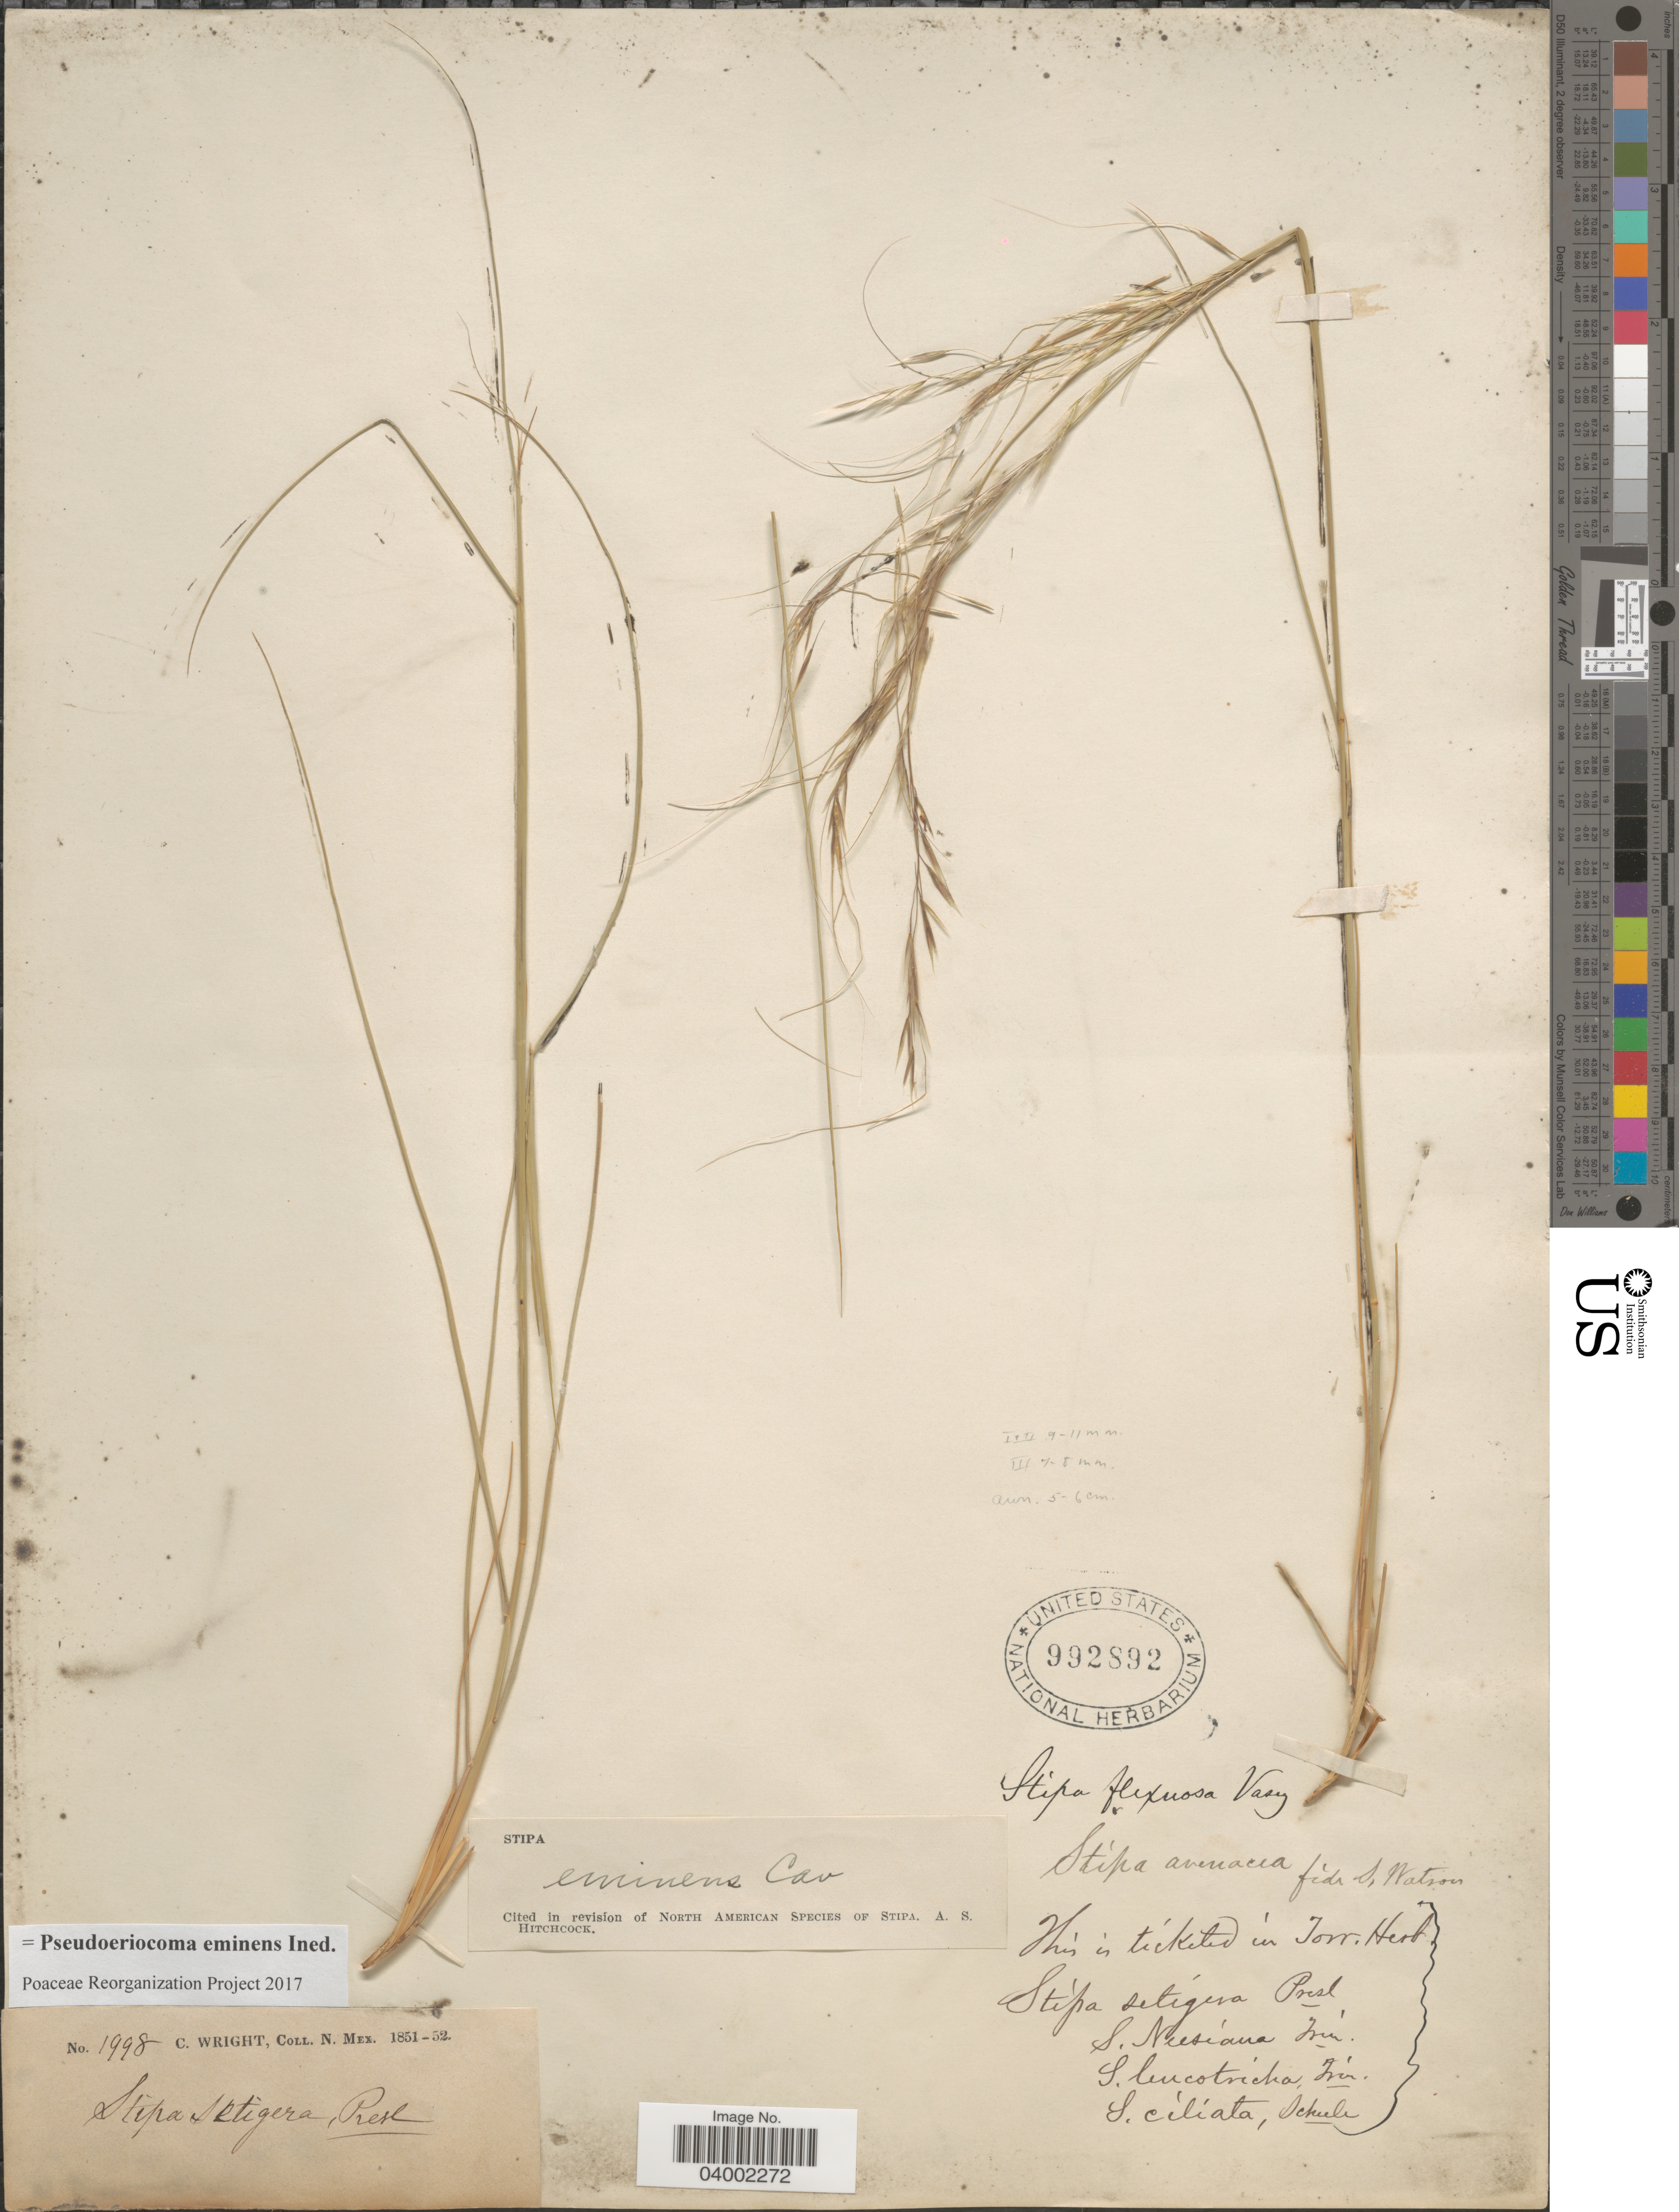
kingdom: Plantae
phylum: Tracheophyta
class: Liliopsida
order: Poales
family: Poaceae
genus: Pseudoeriocoma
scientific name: Pseudoeriocoma eminens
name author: (Cav.) Romasch.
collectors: C. Wright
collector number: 1998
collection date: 1851/1852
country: United States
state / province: New Mexico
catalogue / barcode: US 992892